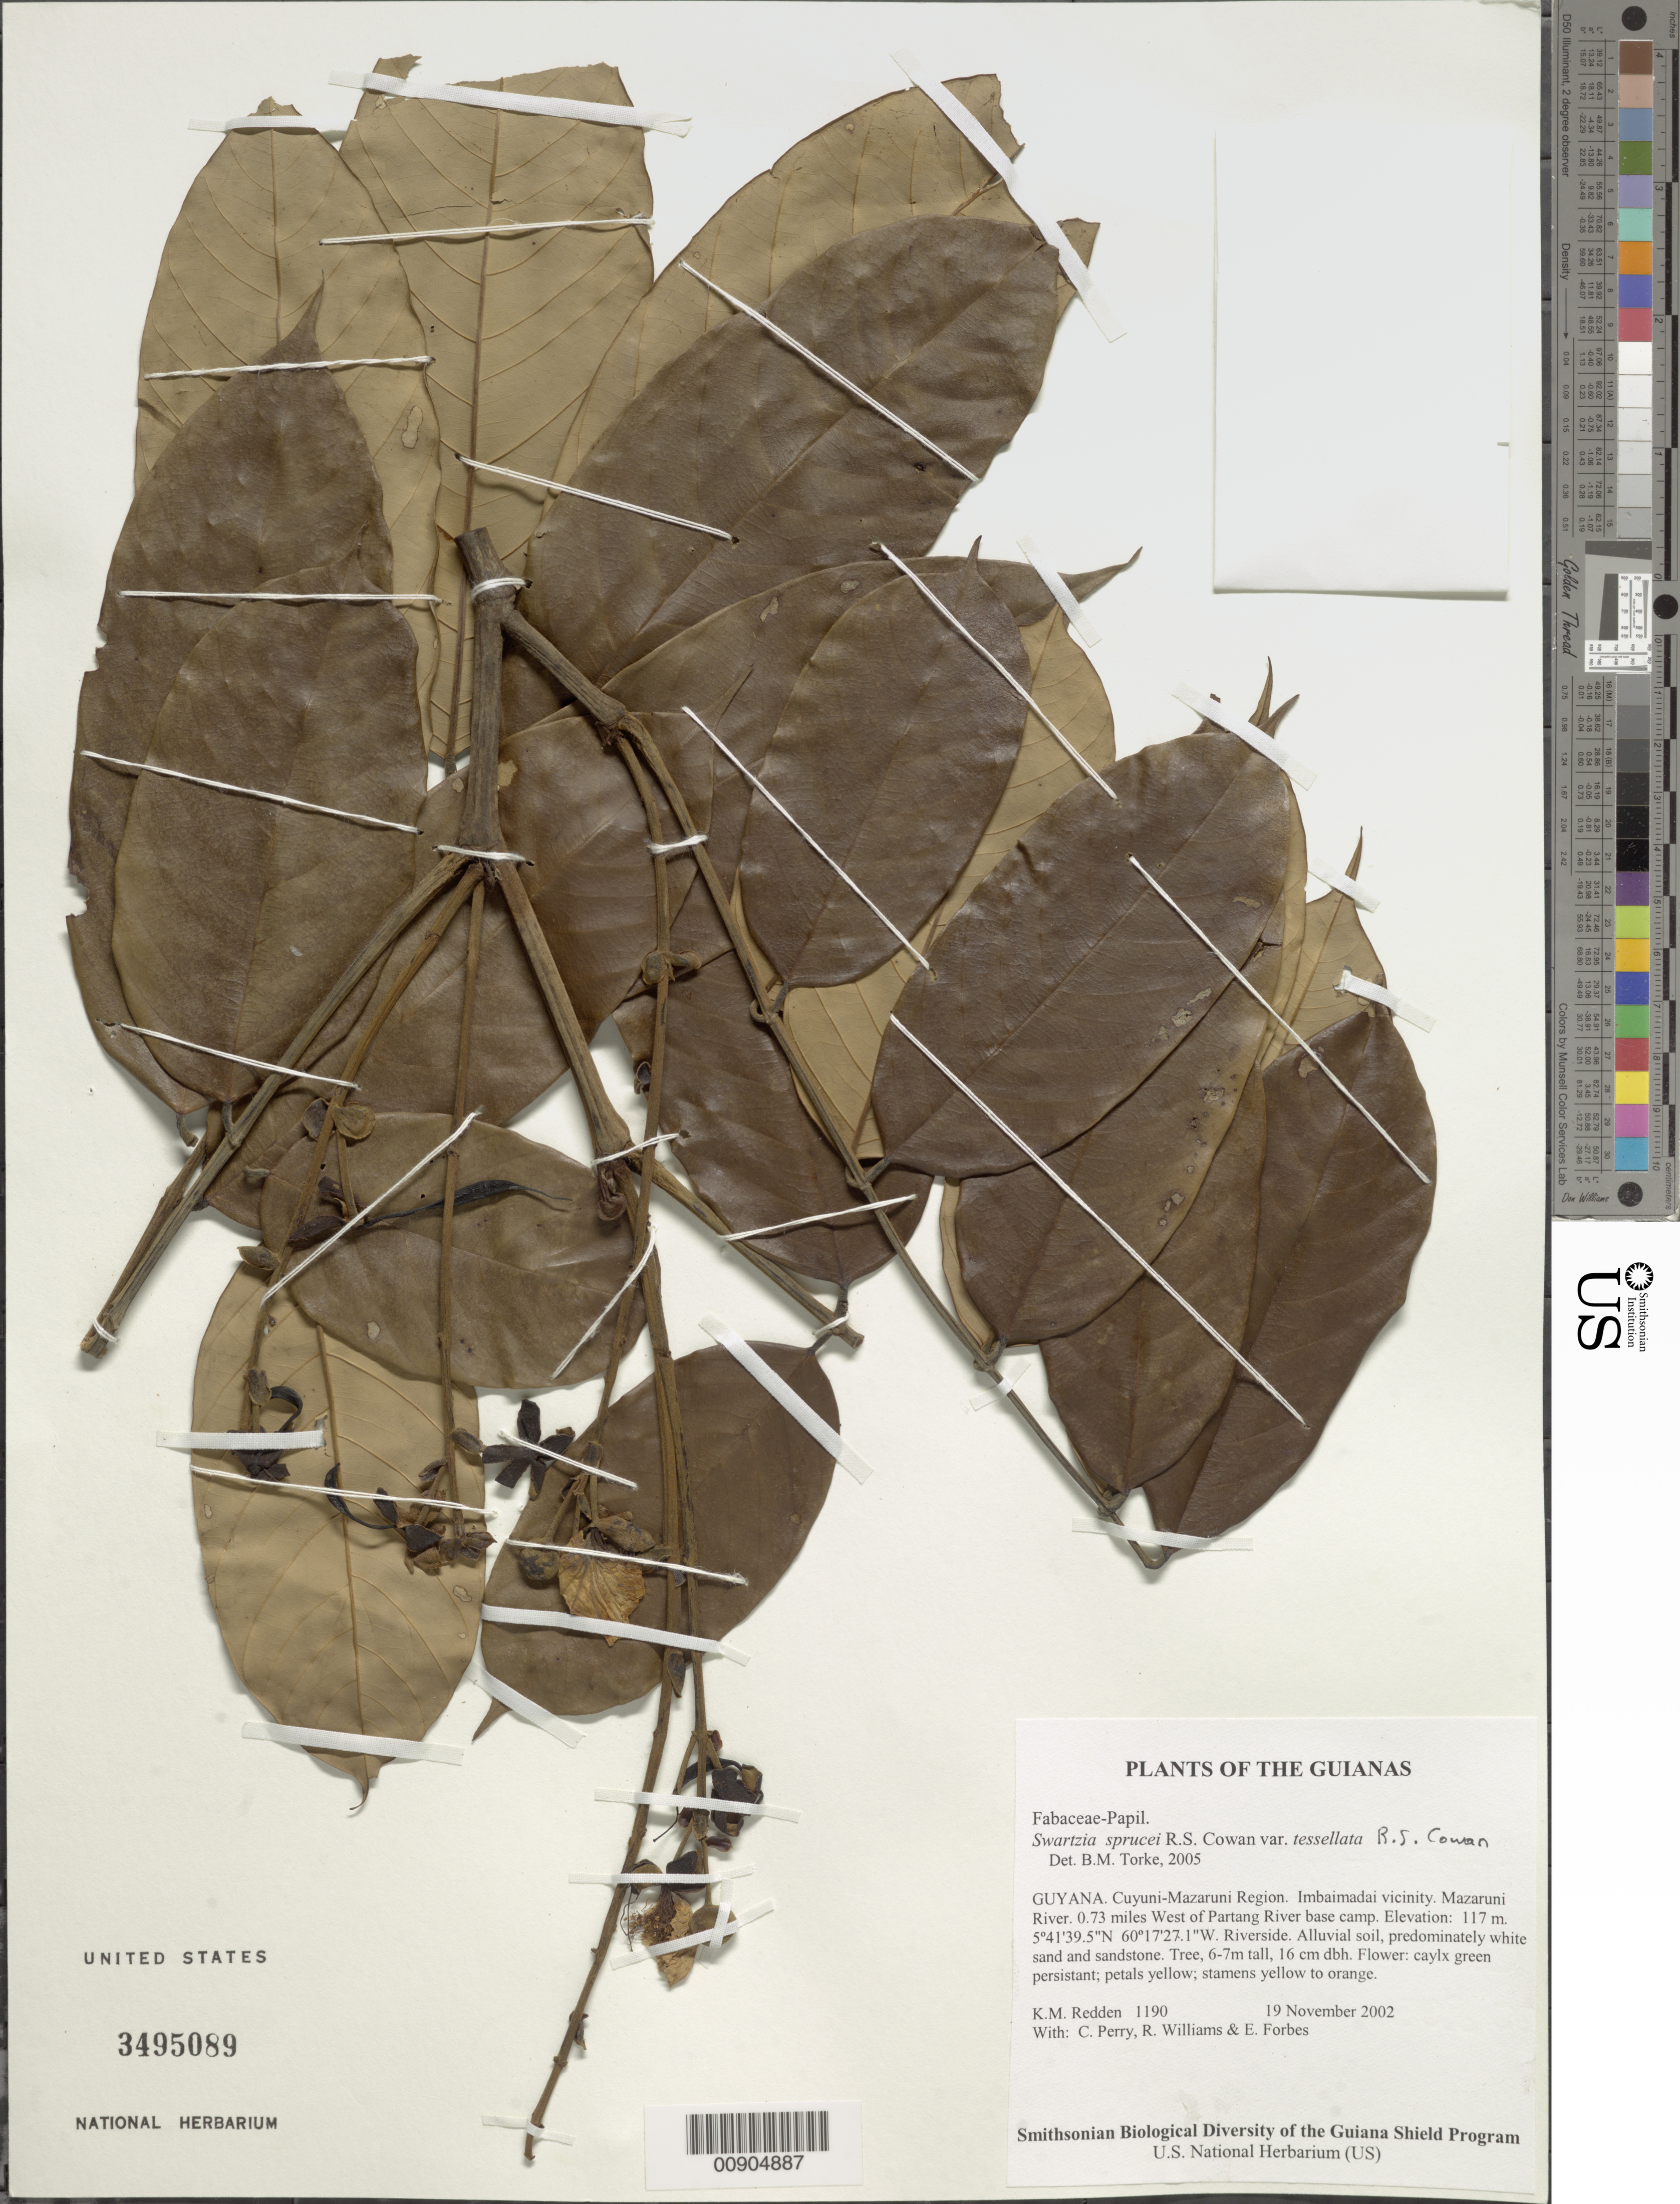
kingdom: Plantae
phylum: Tracheophyta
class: Magnoliopsida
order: Fabales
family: Fabaceae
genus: Swartzia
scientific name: Swartzia sprucei var. tessellata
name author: R.S. Cowan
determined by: Torke, B. M., (MO)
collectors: K. M. Redden, C. Perry, R. Williams & E. Forbes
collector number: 1190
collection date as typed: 19 November 2002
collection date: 2002-11-19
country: Guyana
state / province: Cuyuni-Mazaruni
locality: Imbaimadai vicinity. Mazaruni River. 0.73 miles West of Partang River base camp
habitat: Riverside. Alluvial soil, predominately white sand and sandstone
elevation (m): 117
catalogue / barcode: US 3495089